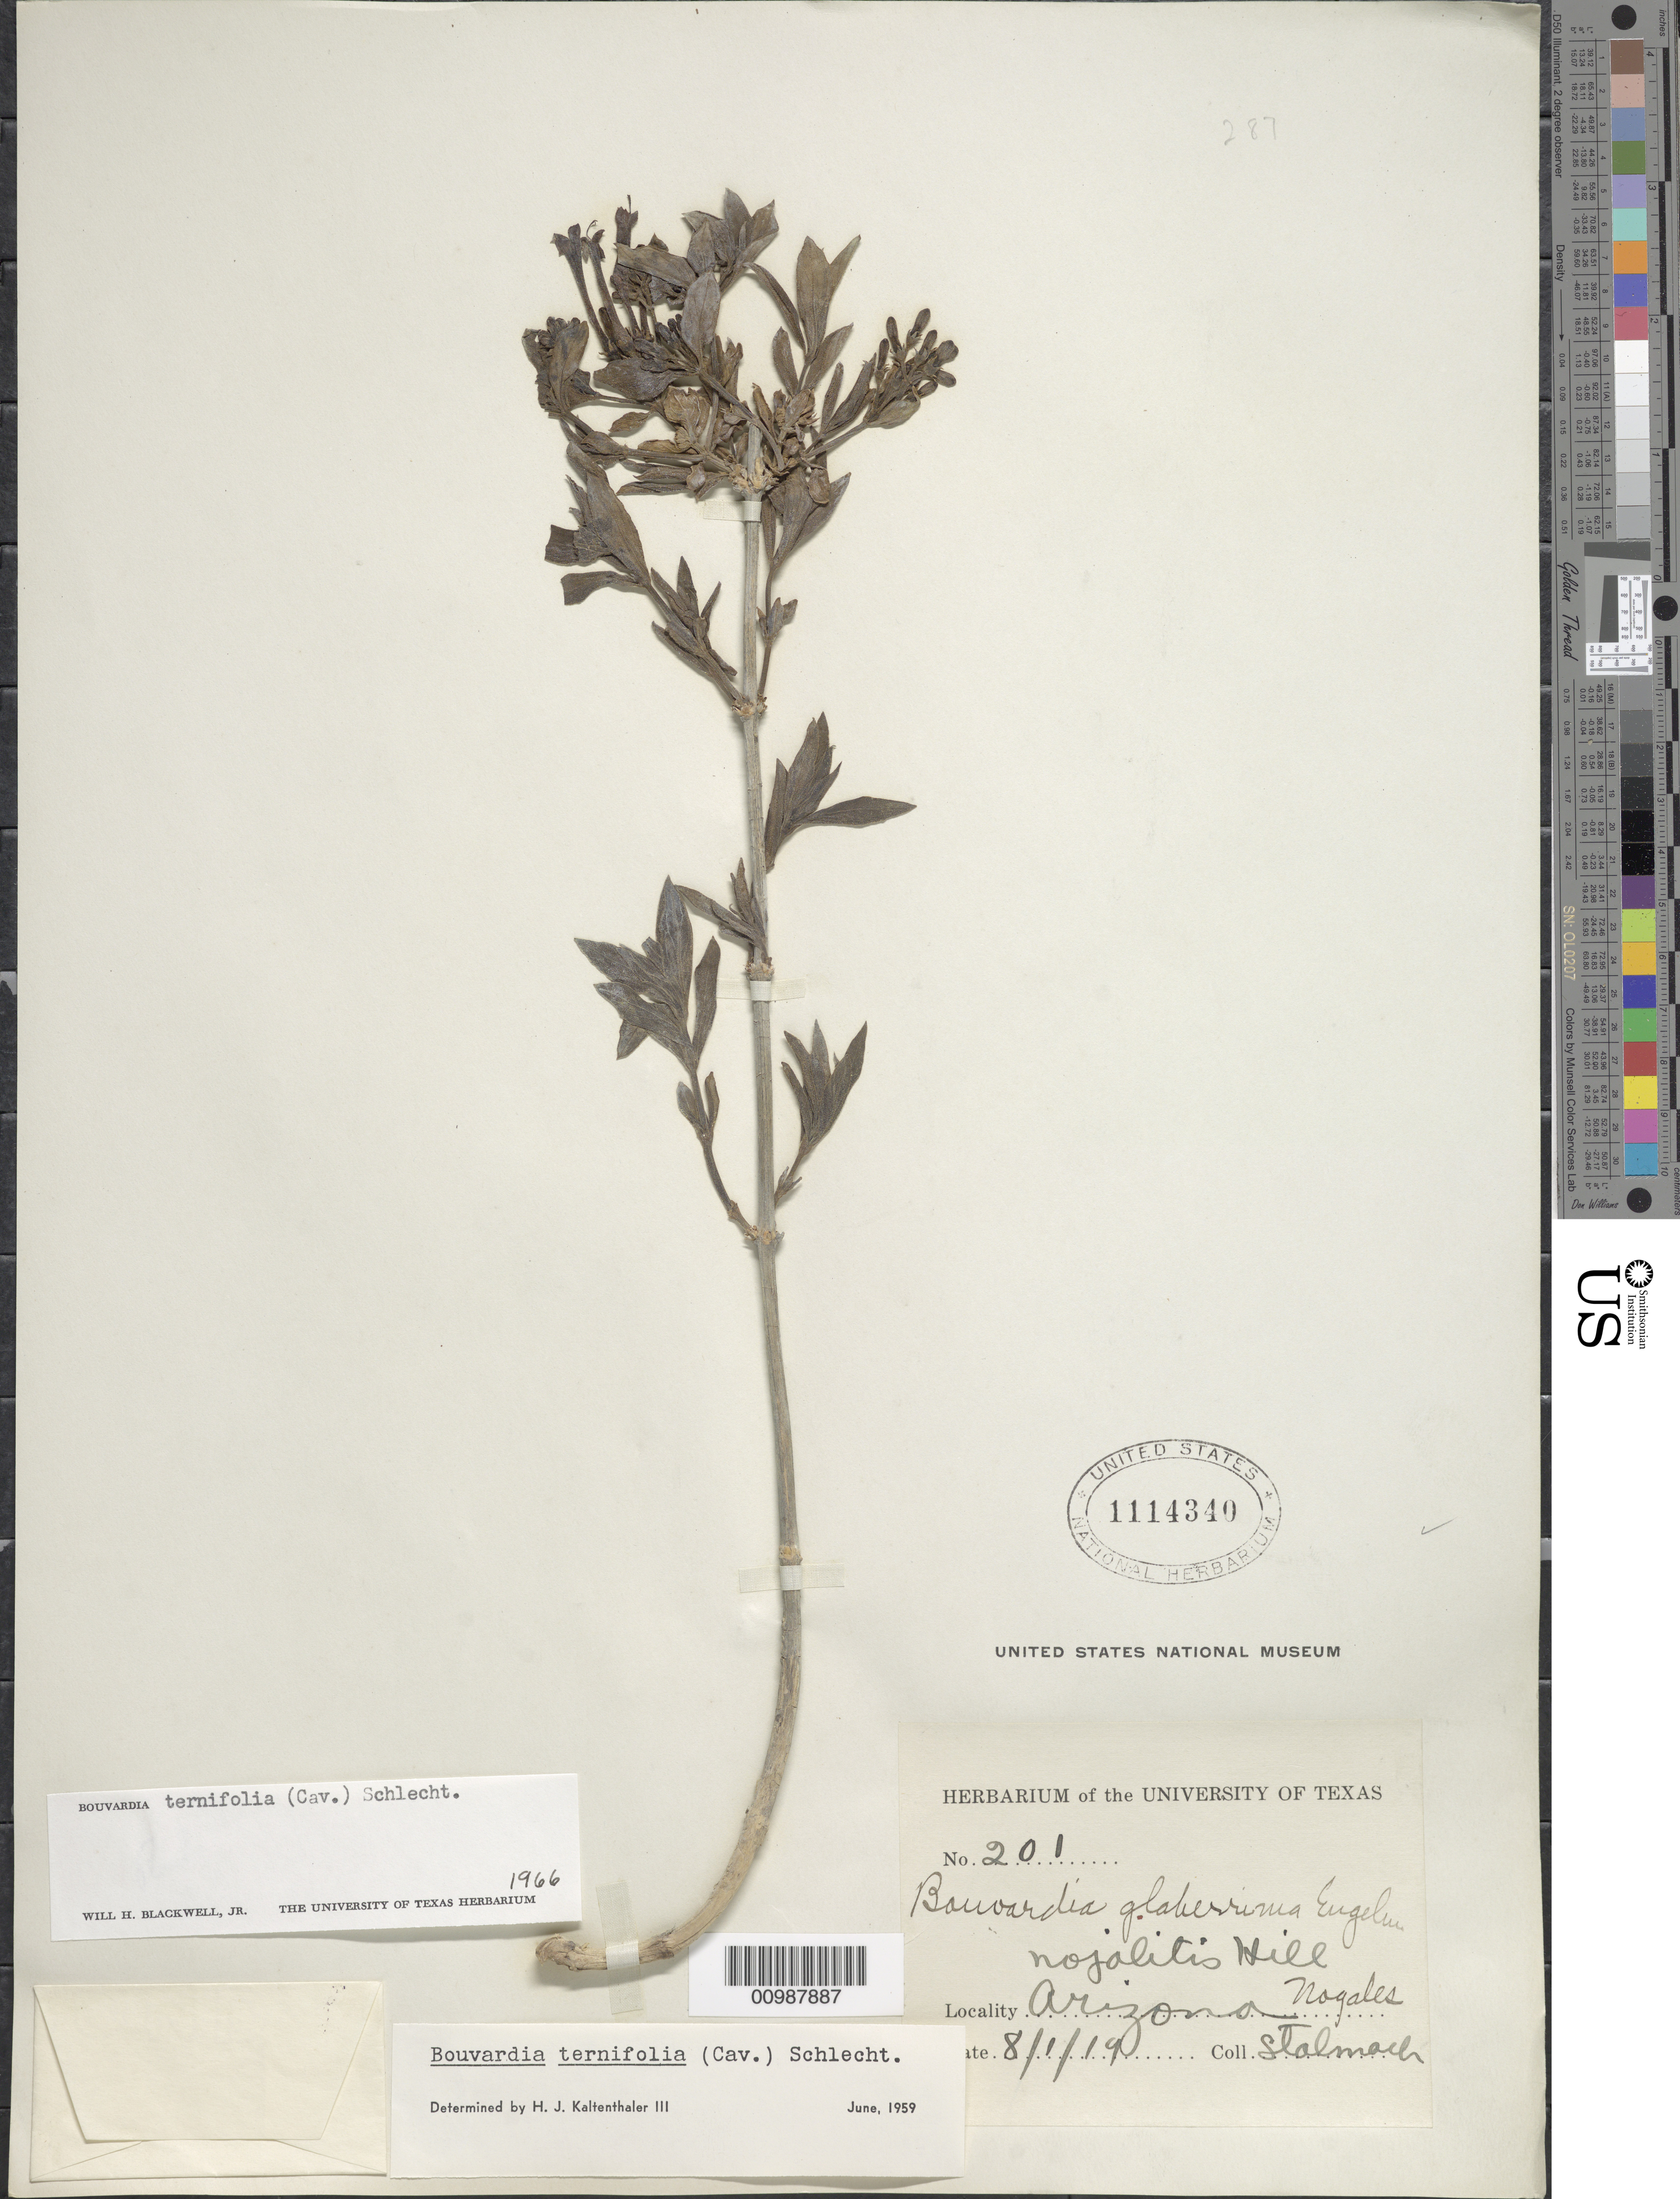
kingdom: Plantae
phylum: Tracheophyta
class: Magnoliopsida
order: Gentianales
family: Rubiaceae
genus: Bouvardia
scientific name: Bouvardia ternifolia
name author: (Cav.) Schltdl.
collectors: A. Stahmach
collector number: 201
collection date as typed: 01 Aug 1919 or 08 Jan 1919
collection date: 1919-01-08/1919-08-01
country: United States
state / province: Arizona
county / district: Santa Cruz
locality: Nogales Hill.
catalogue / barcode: US 1114340